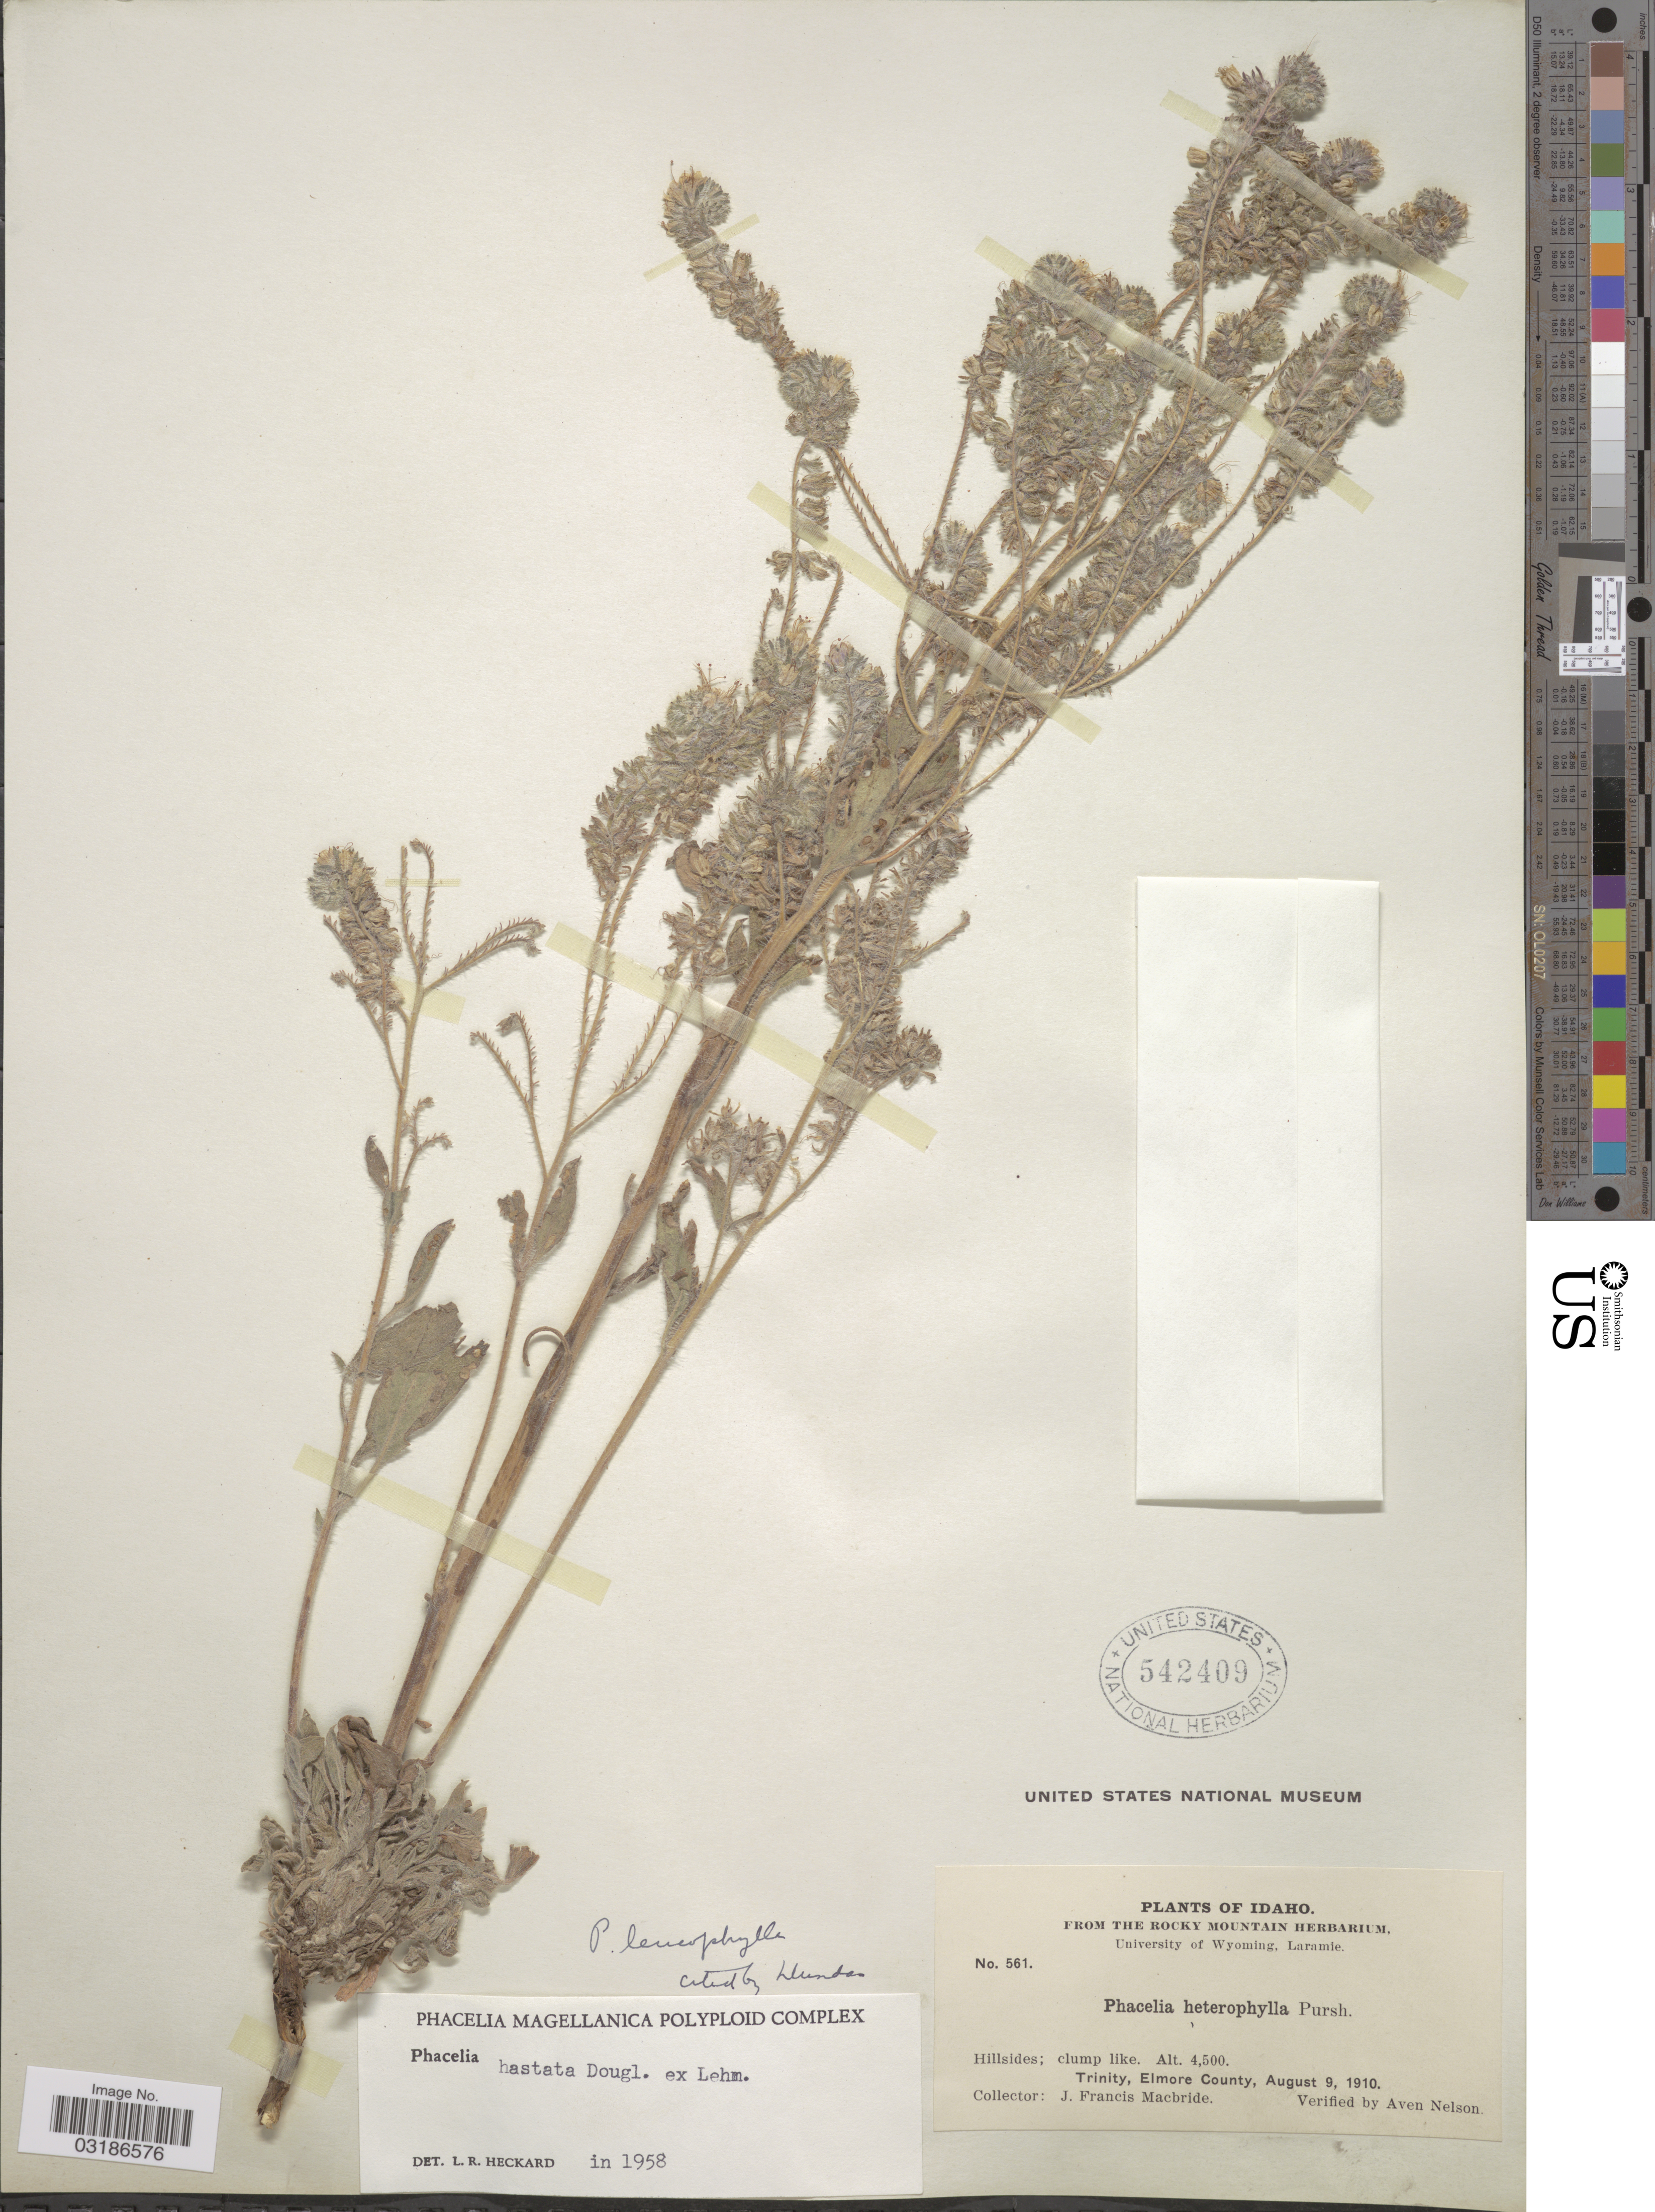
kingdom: Plantae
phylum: Tracheophyta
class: Magnoliopsida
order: Boraginales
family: Hydrophyllaceae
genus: Phacelia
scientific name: Phacelia hastata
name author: Douglas ex Lehm.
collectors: J. F. Macbride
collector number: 561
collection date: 1910-08-09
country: United States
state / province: Idaho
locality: Trinity, Elmore County.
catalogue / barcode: US 542409